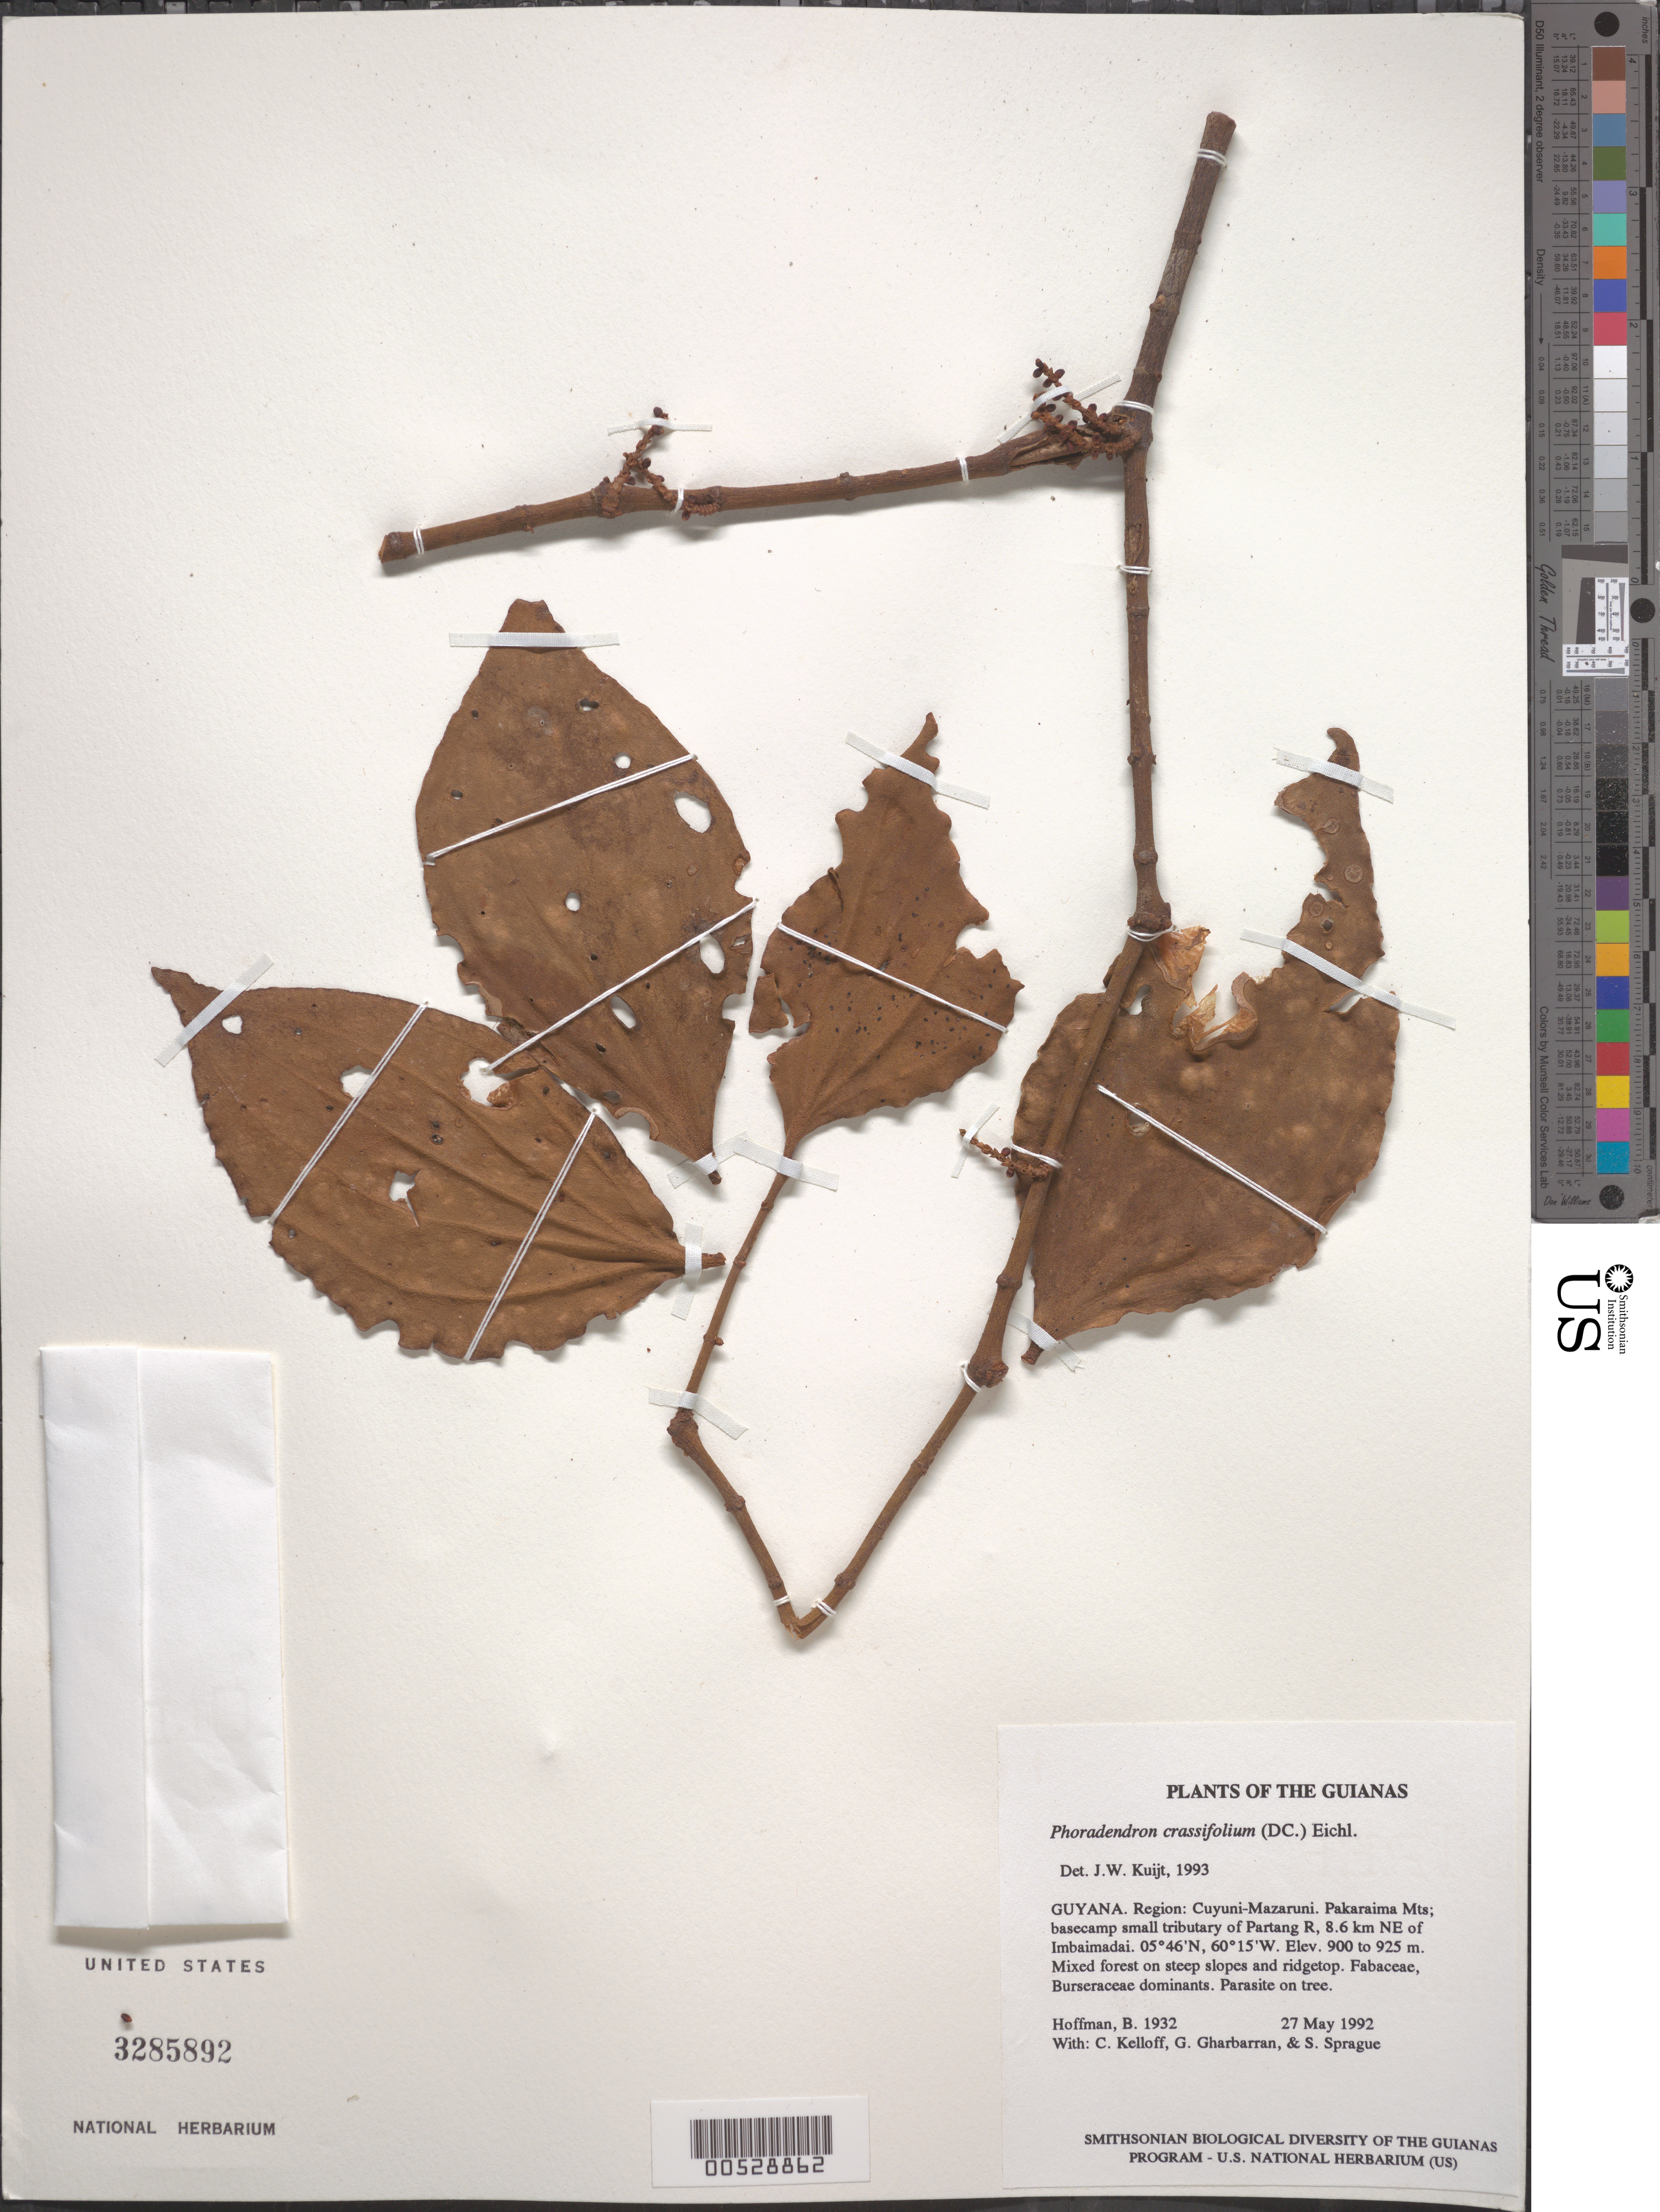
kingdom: Plantae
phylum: Tracheophyta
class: Magnoliopsida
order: Santalales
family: Viscaceae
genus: Phoradendron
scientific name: Phoradendron crassifolium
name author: (Pohl ex DC.) Eichler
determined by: Kuijt, Job, (CANADA)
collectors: B. Hoffman, C. L. Kelloff, G. Gharbarran & S. Sprague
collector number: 1932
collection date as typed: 27 May 1992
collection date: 1992-05-27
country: Guyana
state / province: Cuyuni-Mazaruni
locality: Pakaraima Mts; basecamp on small tributary of Partang River, 8.6 km NE of Imbaimadai, 2 km W of basecamp on peak marked 2840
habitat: Mixed forest on steep slopes and ridgetop. Fabaceae, Burseraceae dominants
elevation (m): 900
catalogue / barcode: US 3285892